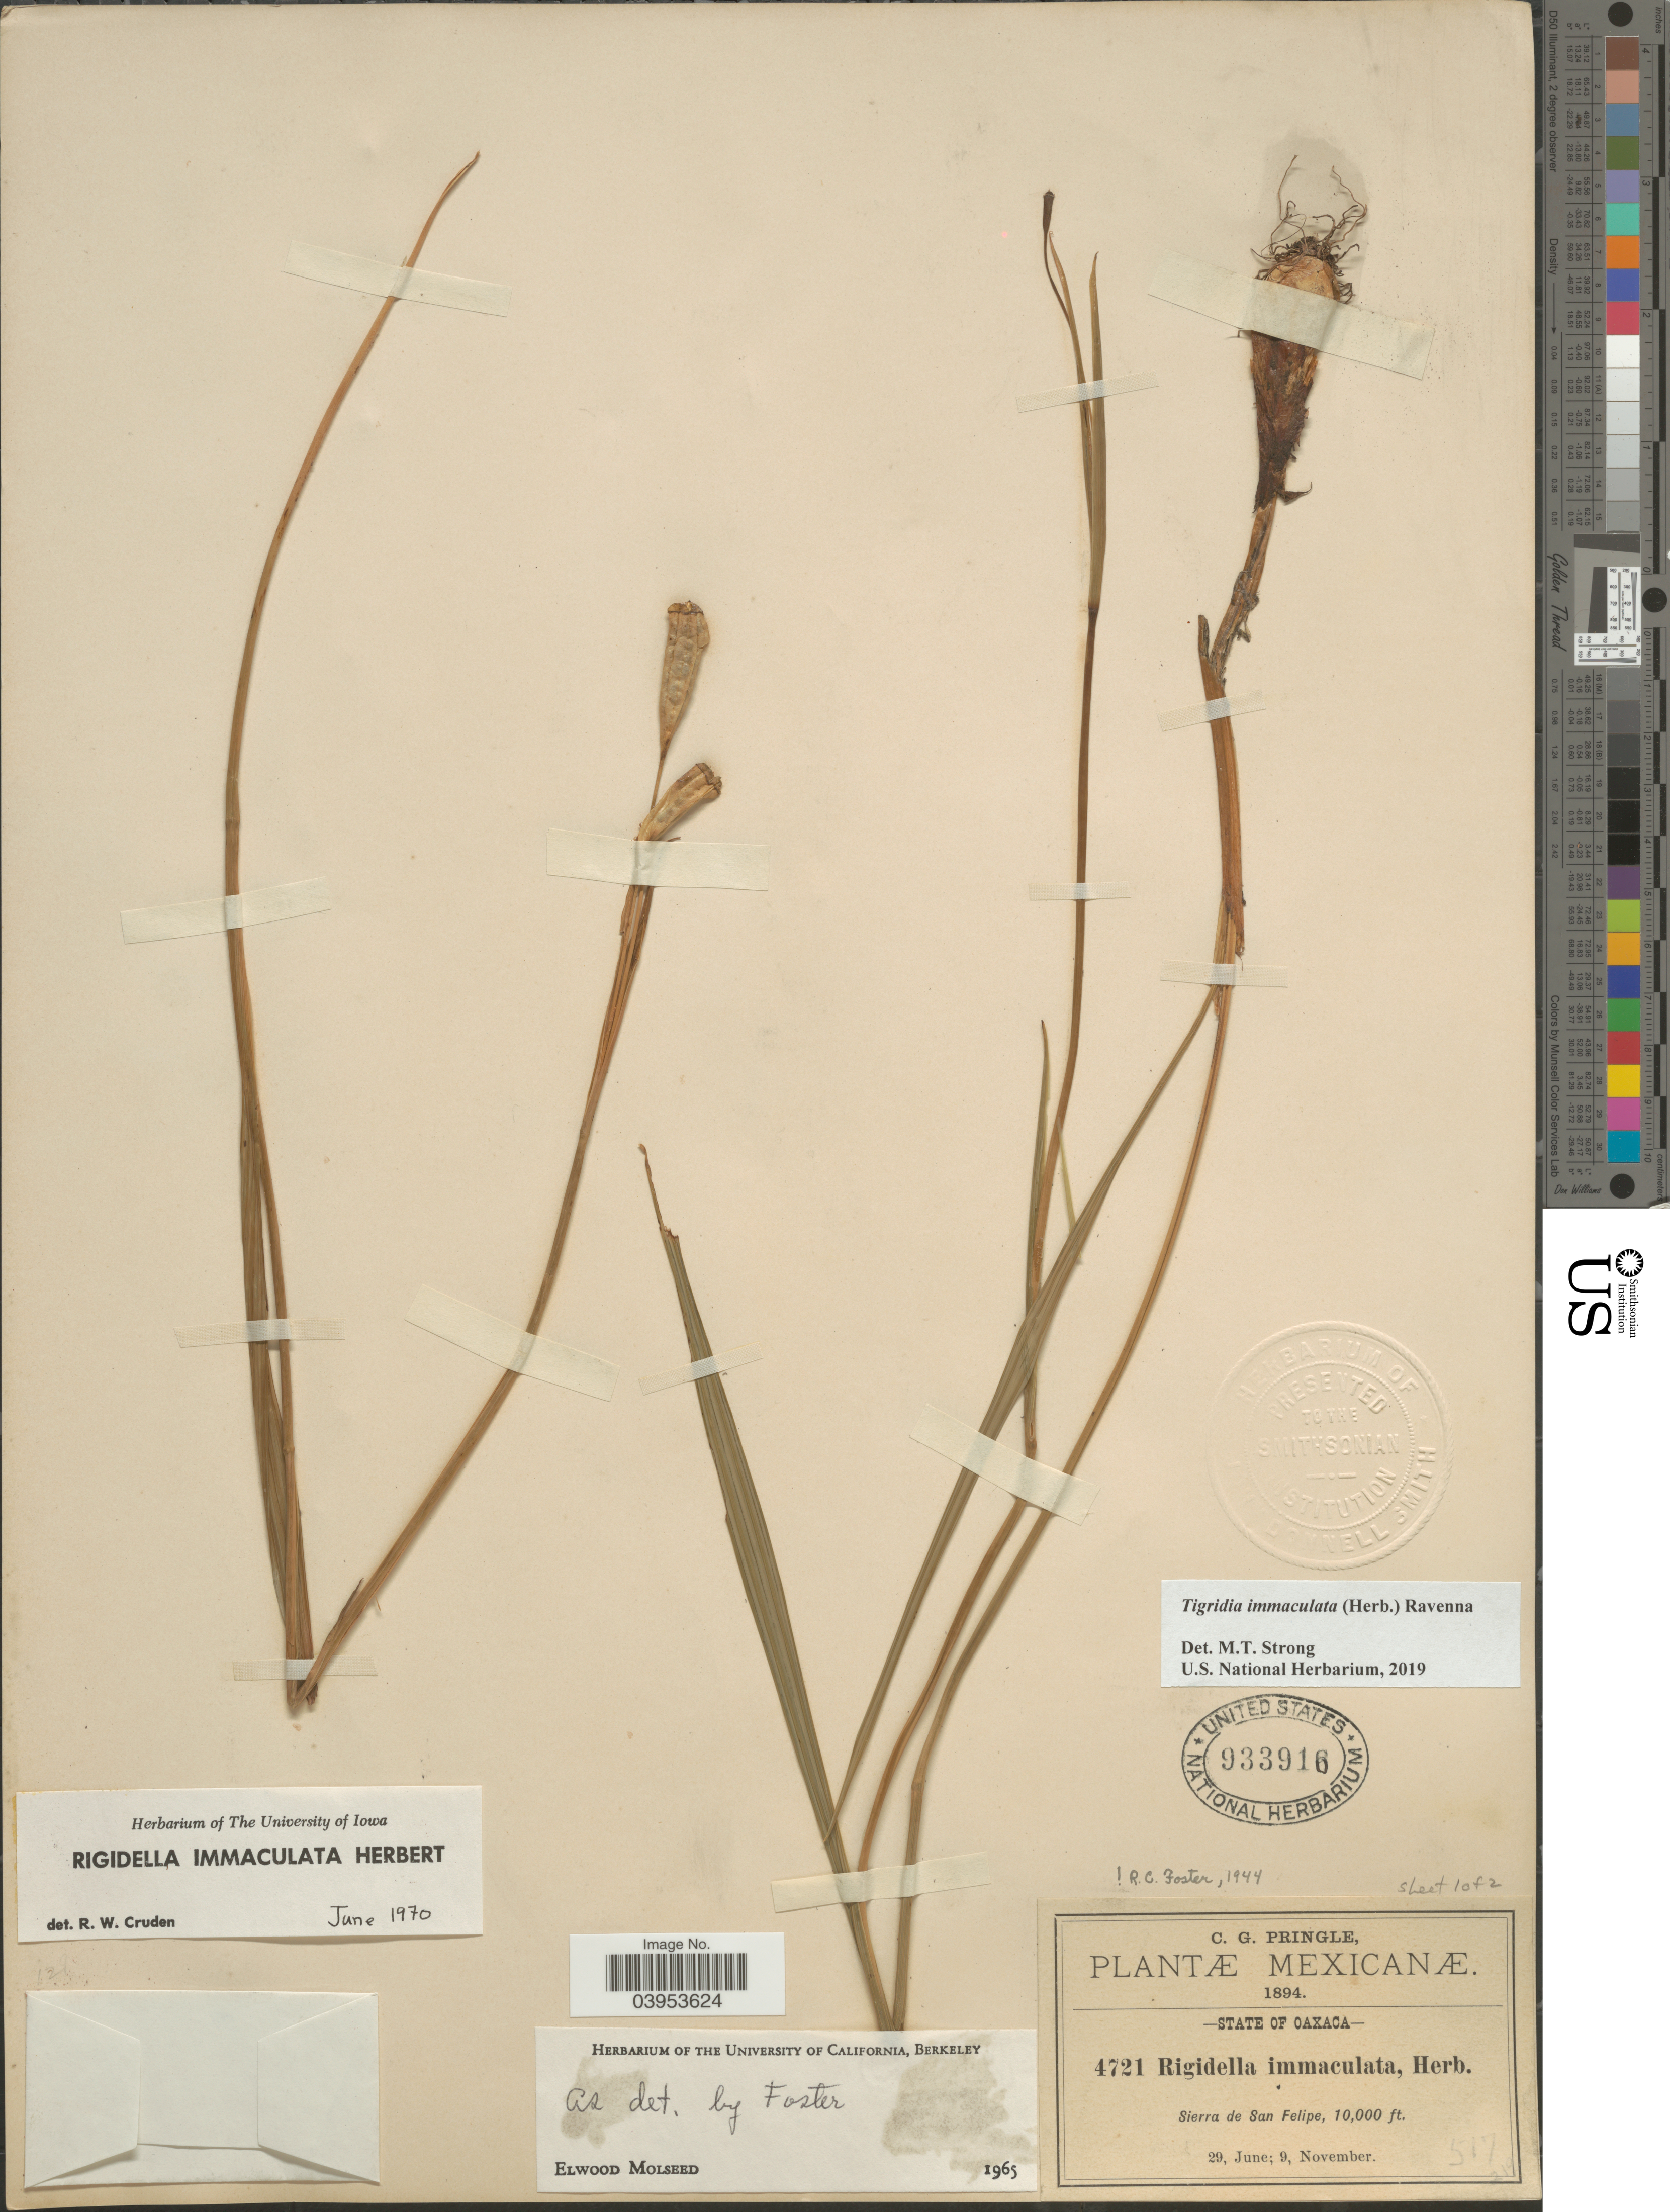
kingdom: Plantae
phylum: Tracheophyta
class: Liliopsida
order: Asparagales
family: Iridaceae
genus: Tigridia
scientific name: Tigridia immaculata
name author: (Herb.) Ravenna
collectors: C. G. Pringle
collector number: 4721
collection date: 1894-06-29/1894-11-09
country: Mexico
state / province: Oaxaca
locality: Sierra de San Felipe.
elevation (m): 3048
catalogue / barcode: US 933916